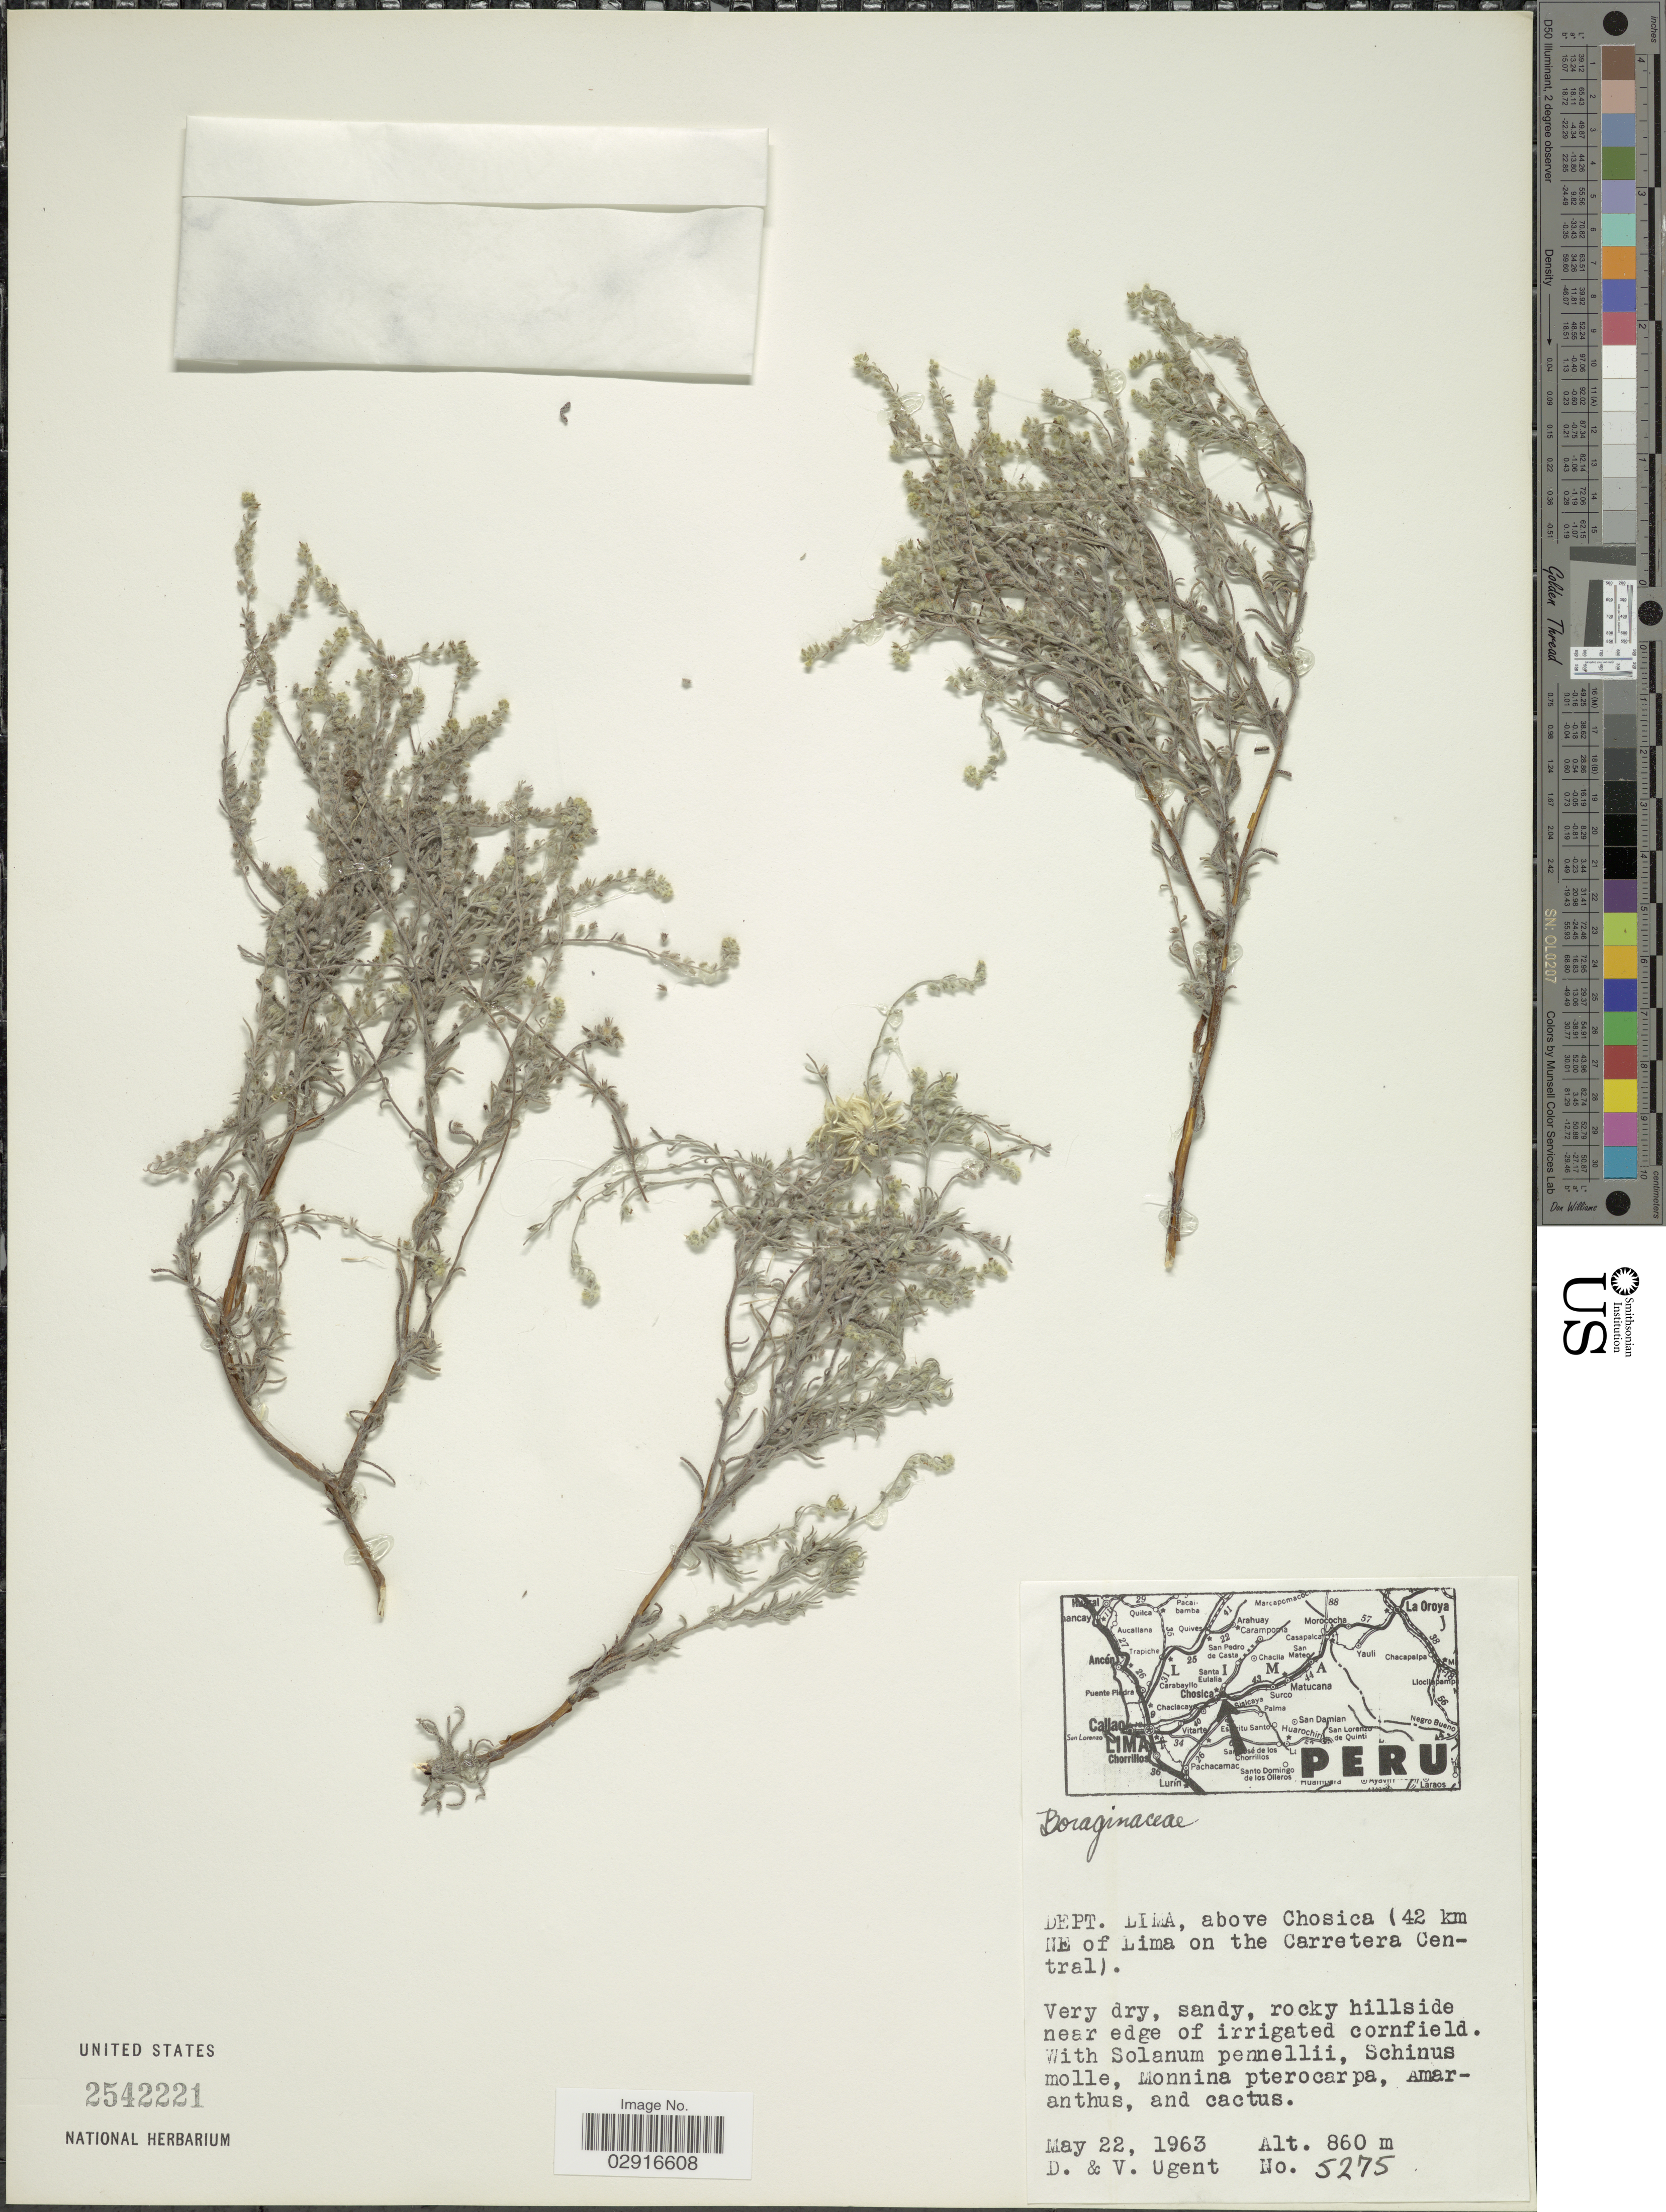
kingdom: Plantae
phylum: Tracheophyta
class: Magnoliopsida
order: Boraginales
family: Boraginaceae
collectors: D. Ugent & V. Ugent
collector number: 5275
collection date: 1963-05-22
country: Peru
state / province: Lima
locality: Dept. Lima, above Chosica (42 km NE of Lima on the Carretera Central).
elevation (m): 860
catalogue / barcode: US 2542221